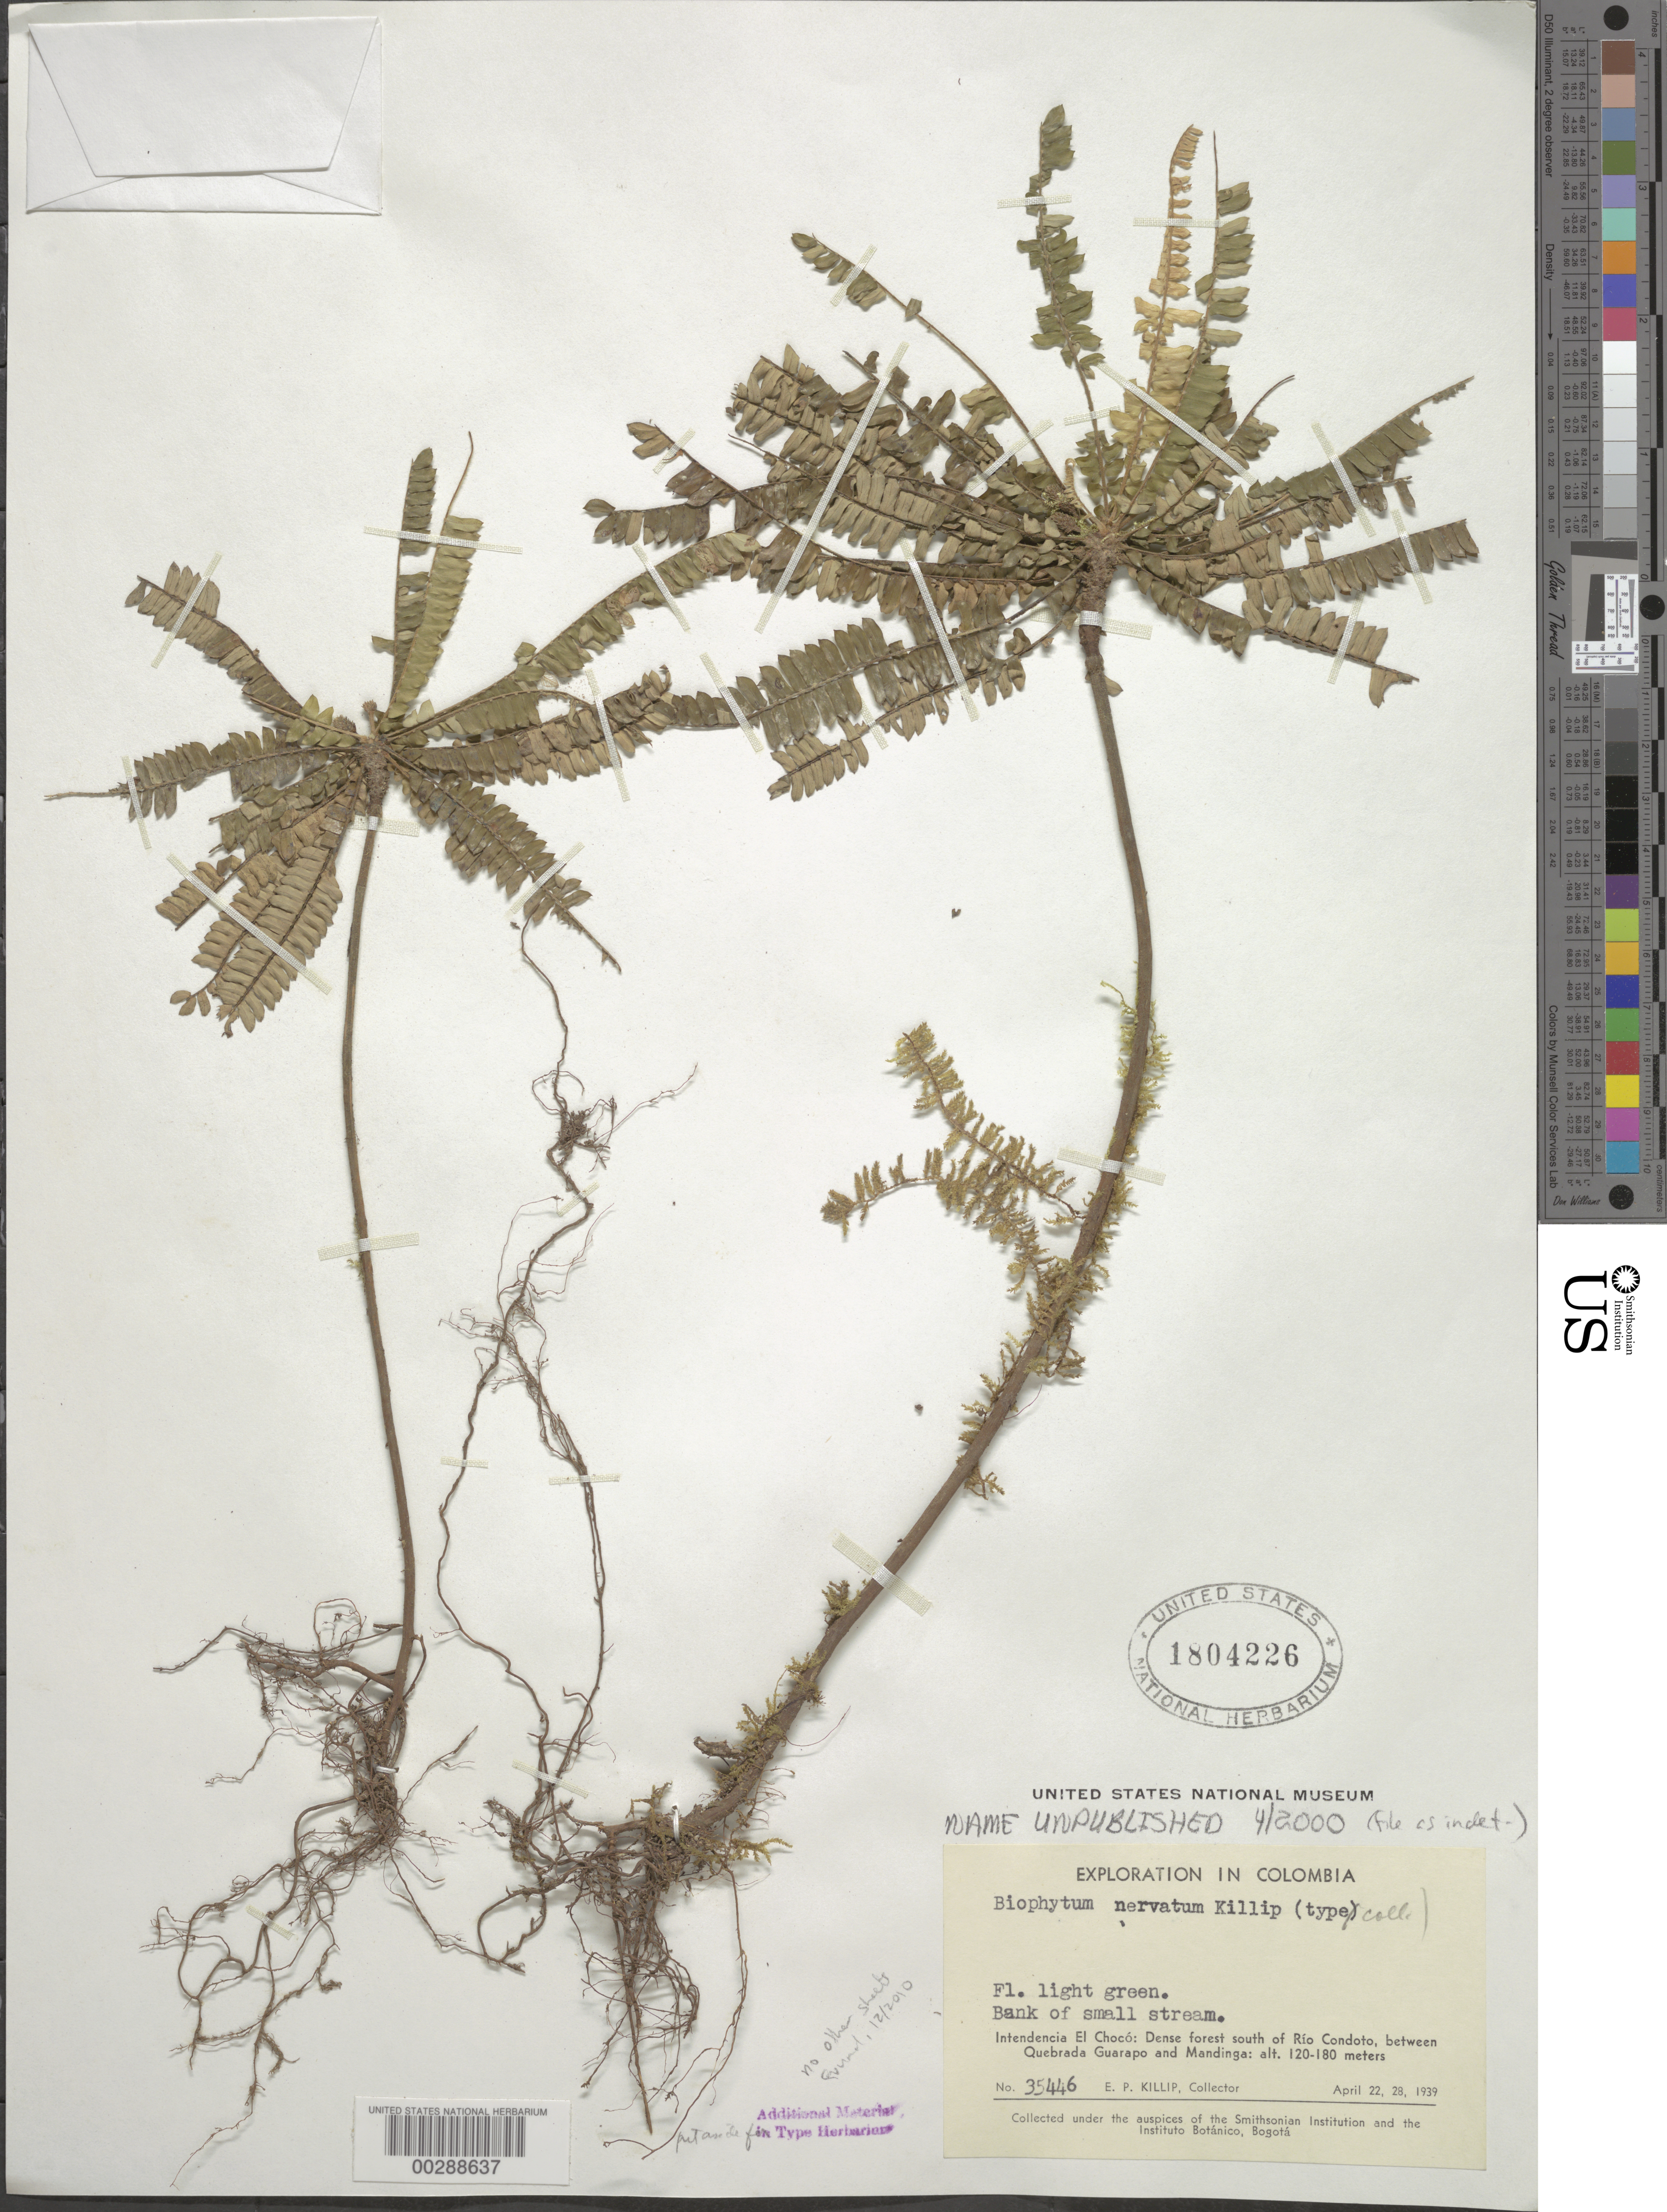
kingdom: Plantae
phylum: Tracheophyta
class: Magnoliopsida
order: Oxalidales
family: Oxalidaceae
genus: Biophytum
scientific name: Biophytum sp.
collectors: E. P. Killip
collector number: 35446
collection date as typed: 22 Apr 1939 and 28 Apr 1939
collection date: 1939-04-22,1939-04-28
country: Colombia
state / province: Chocó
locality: Dense forest S of Rio Condoto, between Quebrada Guarapo and Mandinga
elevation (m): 120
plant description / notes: Annotated as "type" of "Biophytum nervatum Killip", ined. name apparently never published.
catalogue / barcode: US 1804226